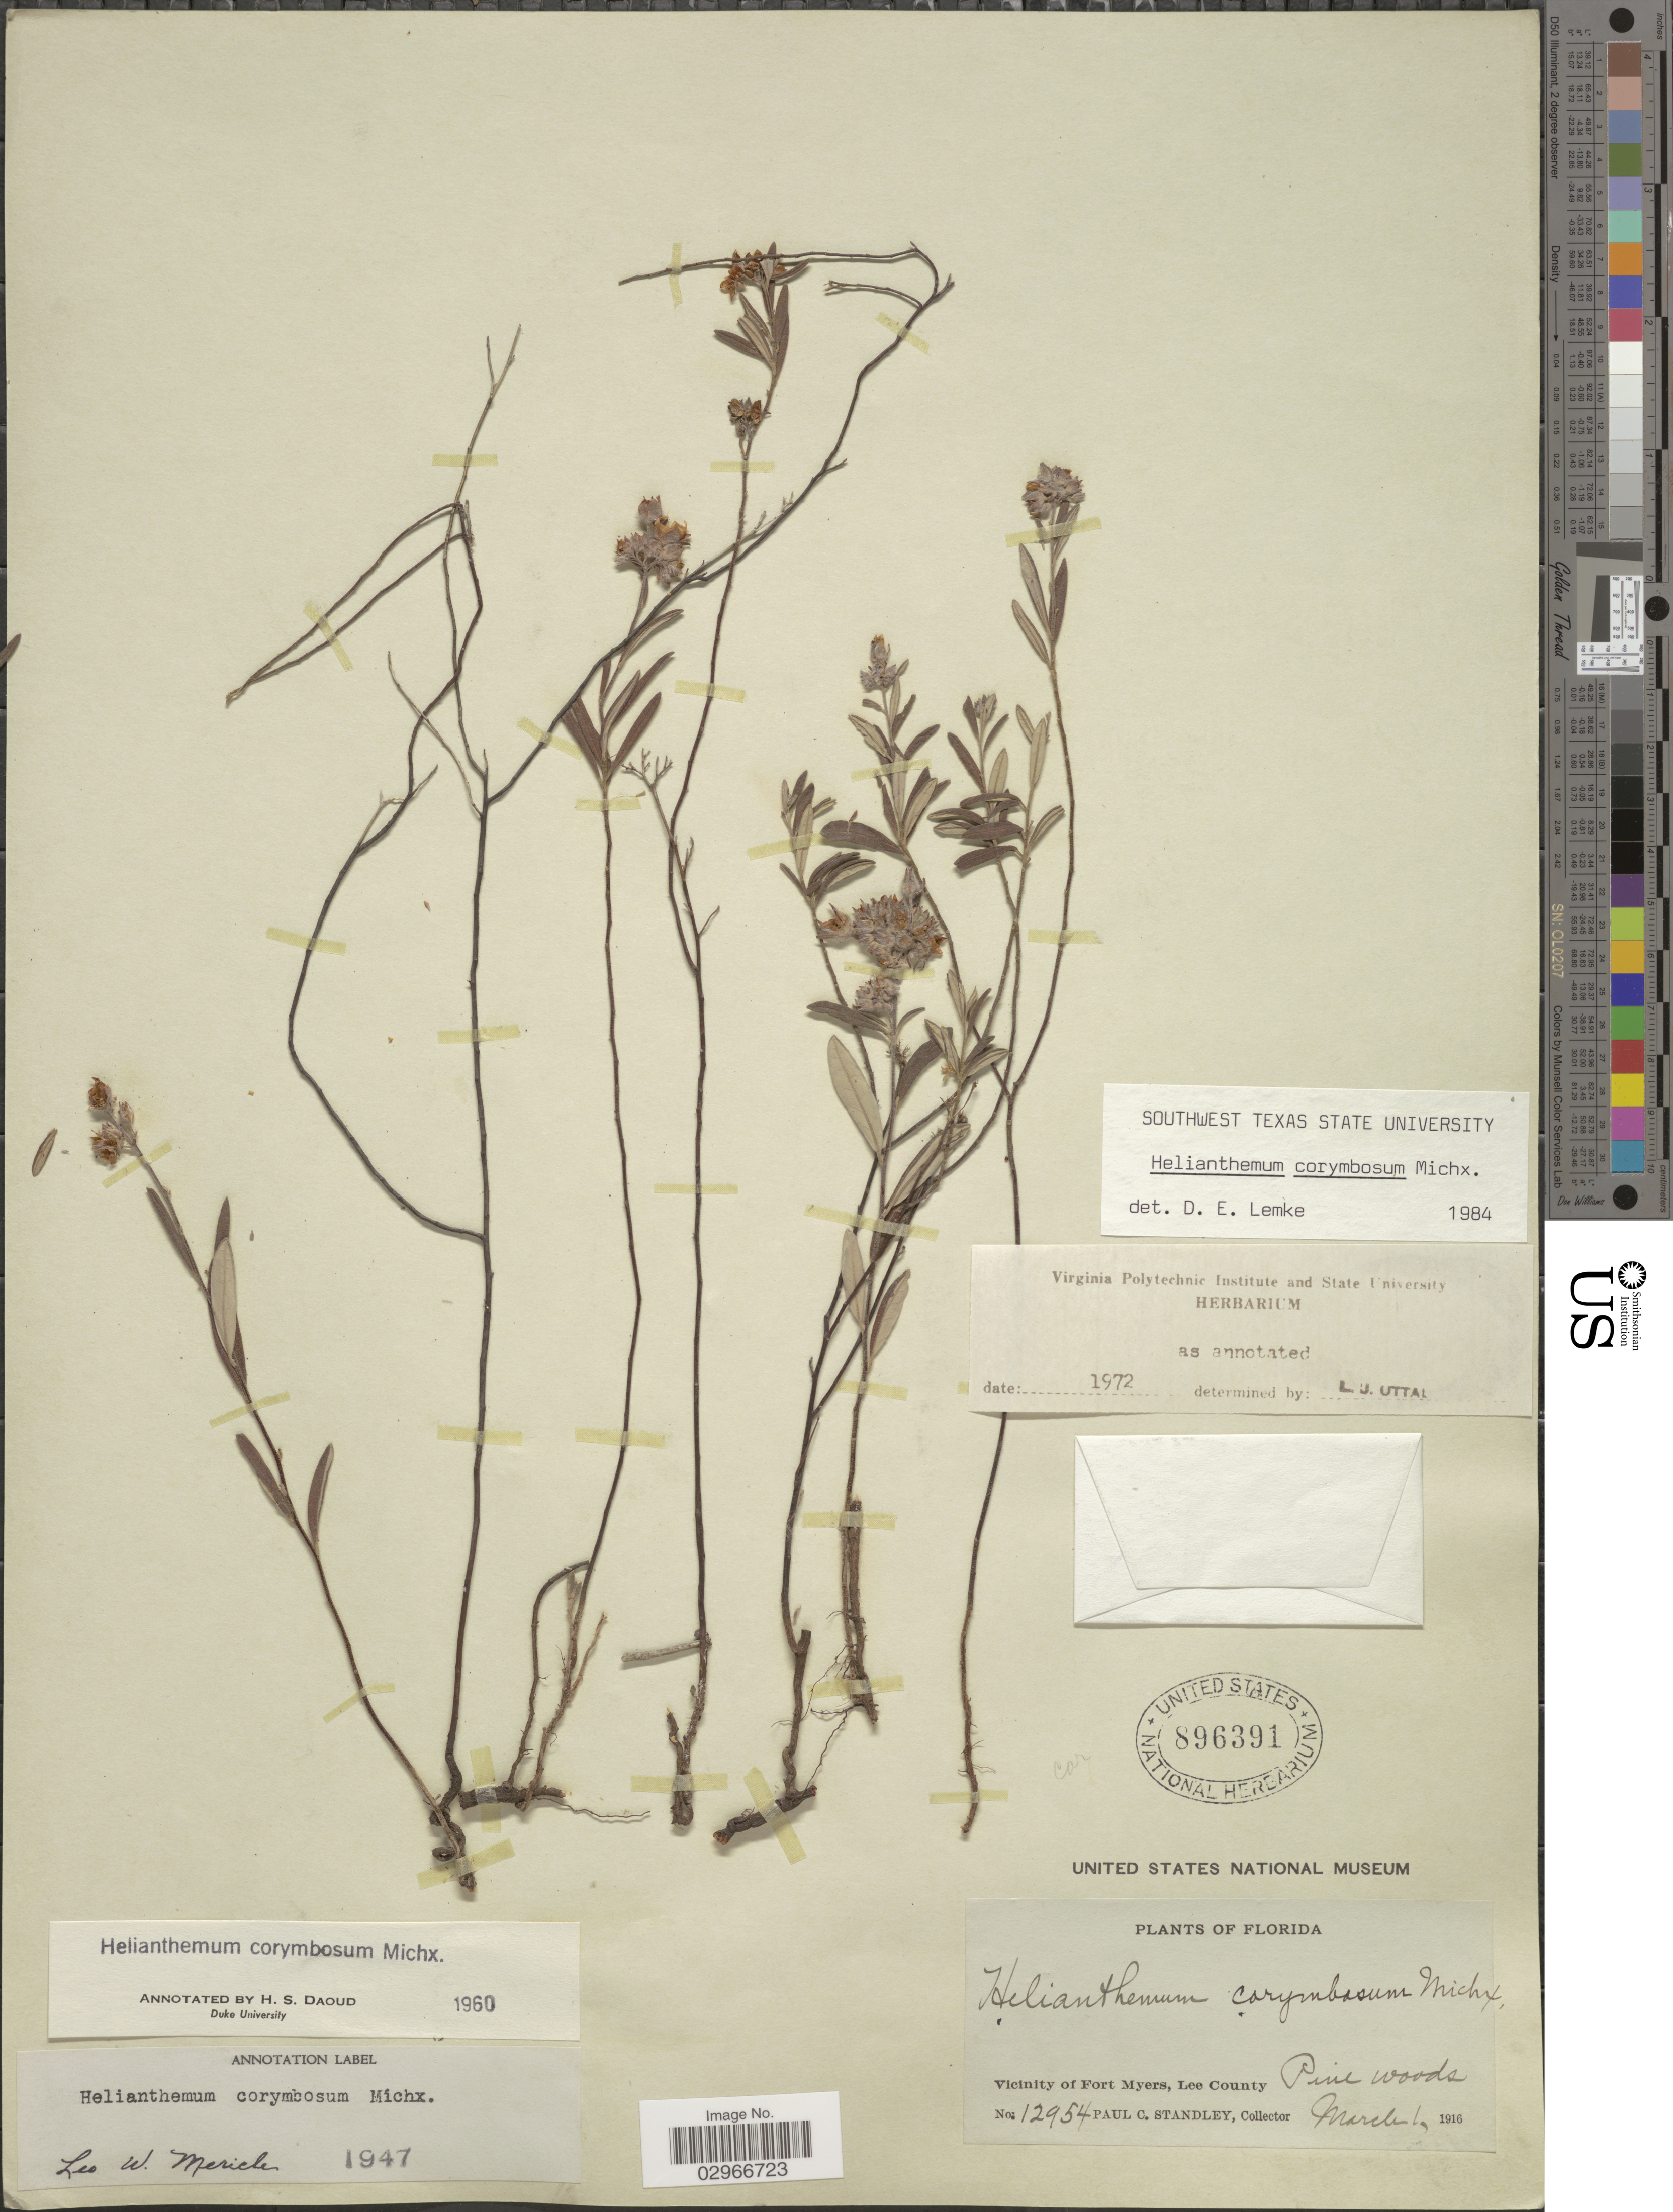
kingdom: Plantae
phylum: Tracheophyta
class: Magnoliopsida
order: Malvales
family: Cistaceae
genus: Helianthemum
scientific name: Helianthemum corymbosum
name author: Michx.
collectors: P. C. Standley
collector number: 12954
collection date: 1916-03-01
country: United States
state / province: Florida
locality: Vicinity of Fort Myers, Lee County.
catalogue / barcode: US 896391